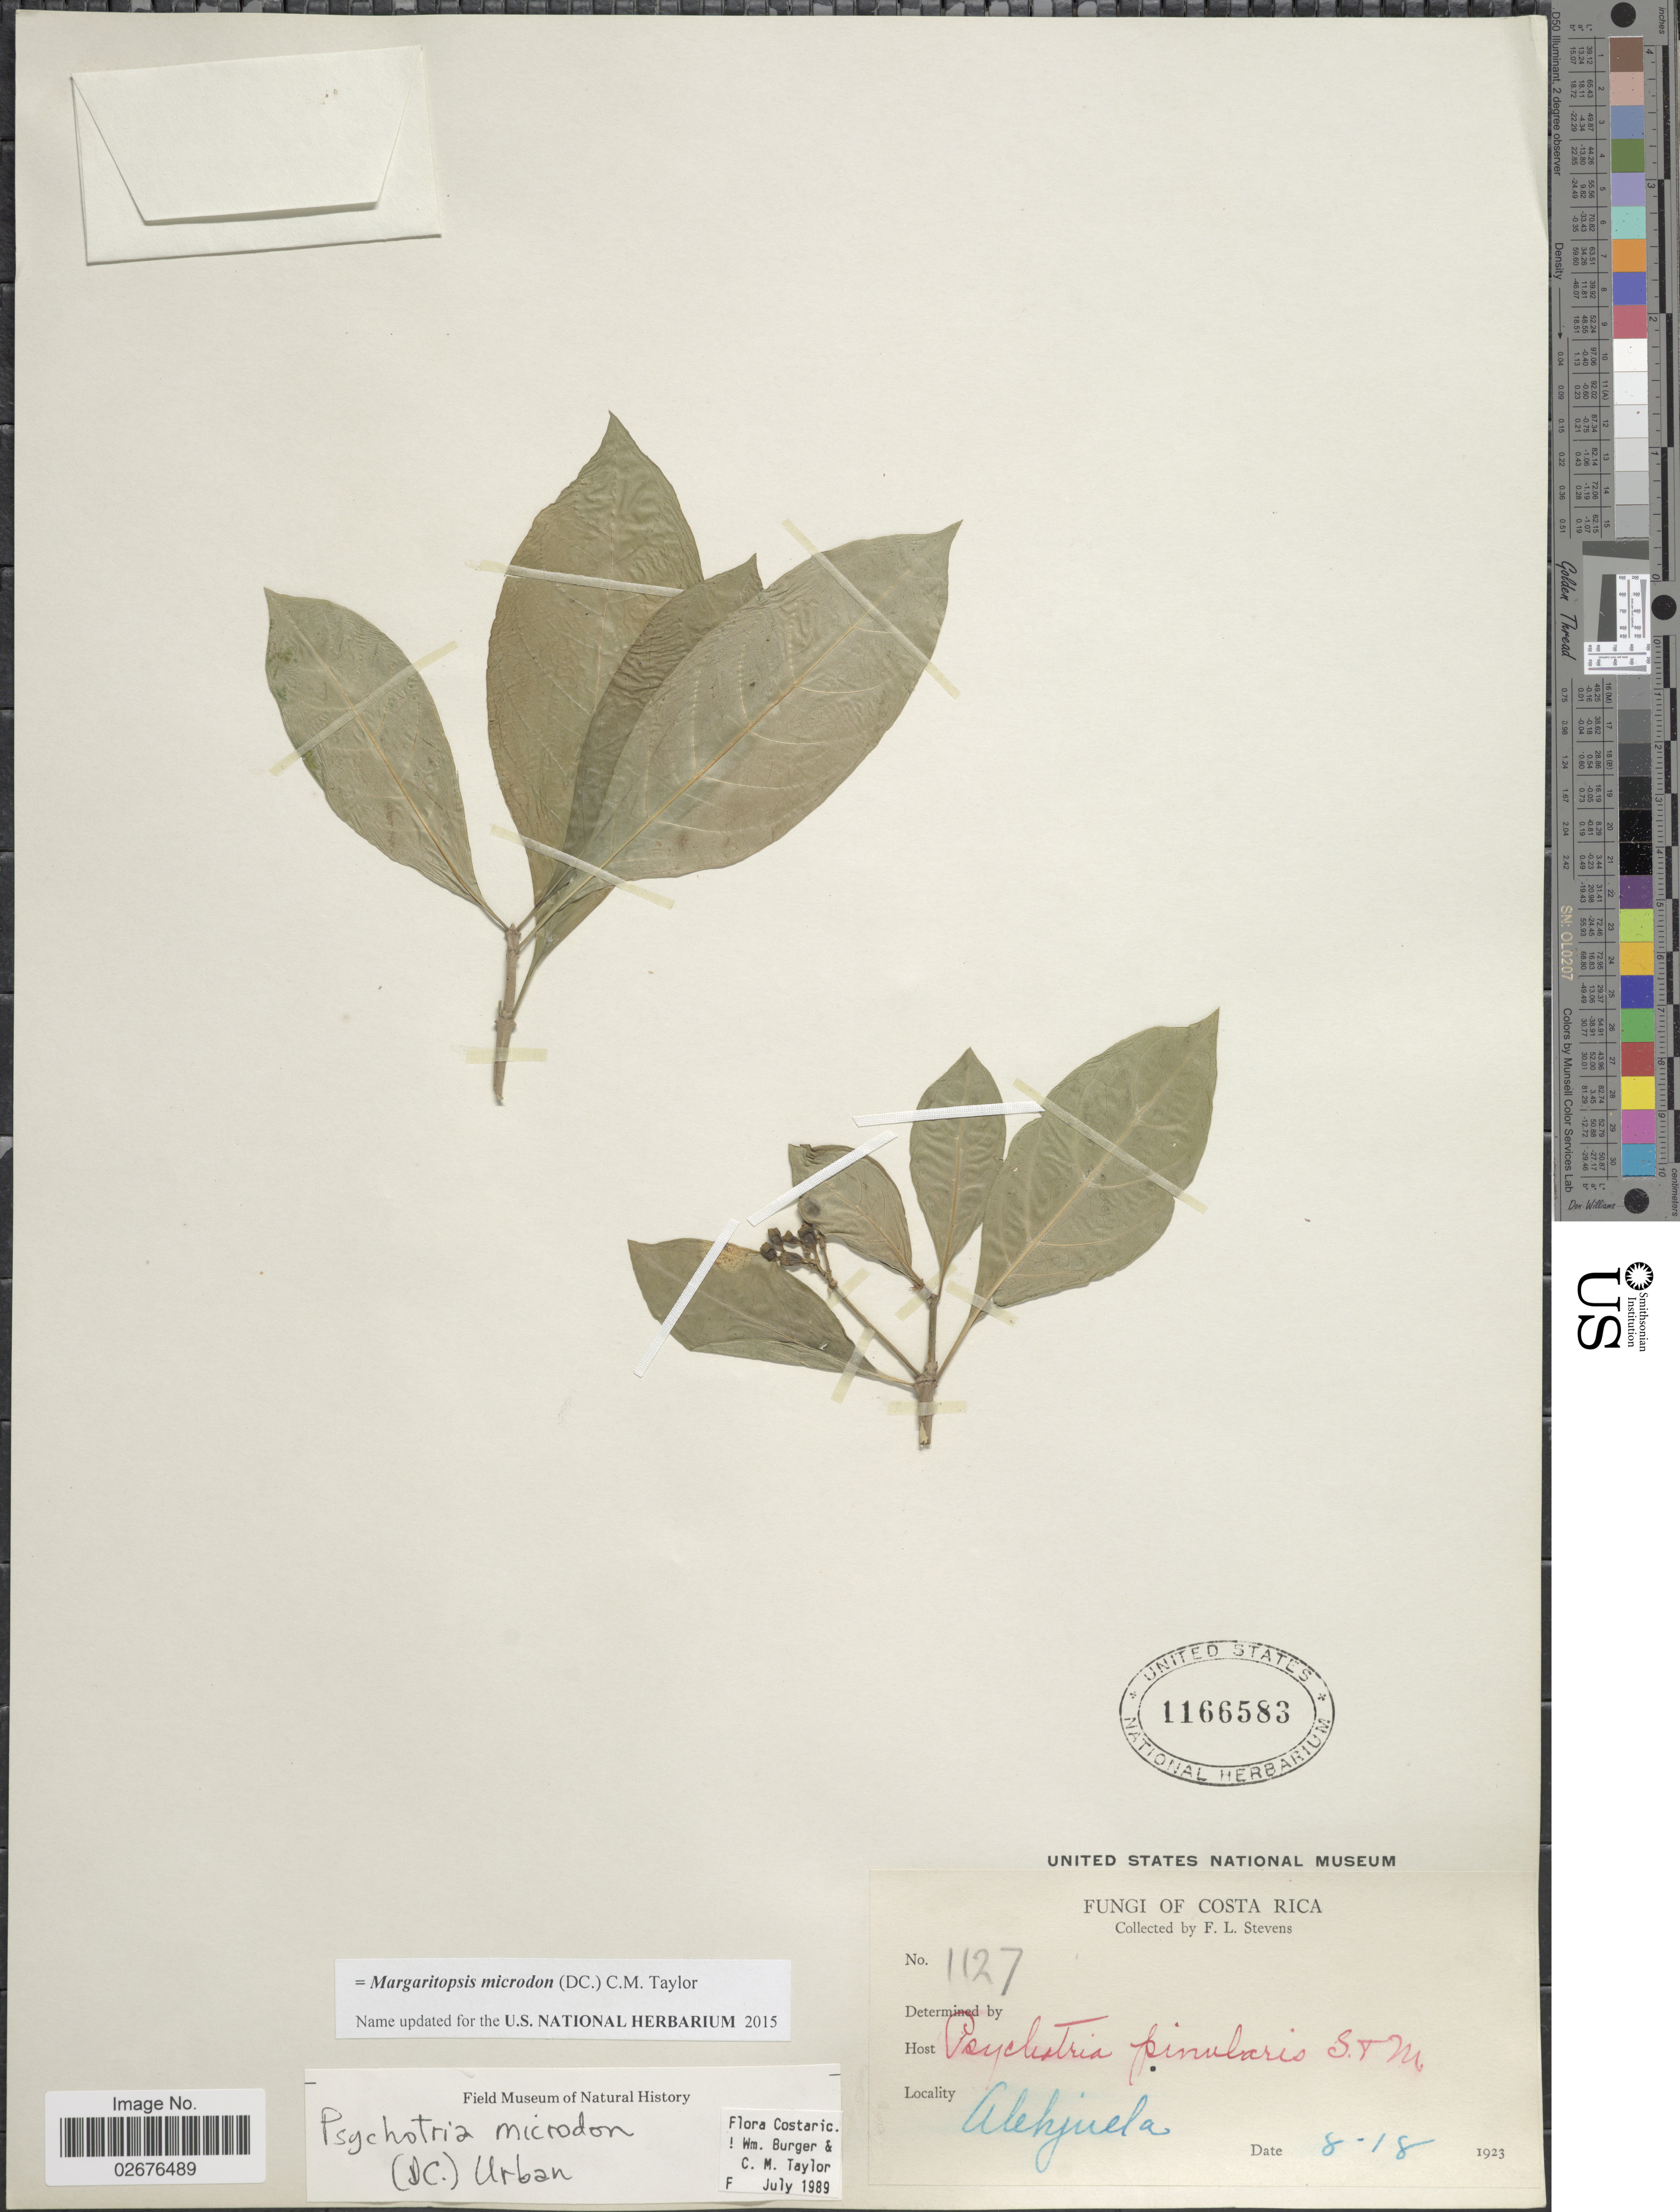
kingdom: Plantae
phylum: Tracheophyta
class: Magnoliopsida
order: Gentianales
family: Rubiaceae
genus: Margaritopsis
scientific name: Margaritopsis microdon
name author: (DC.) C.M. Taylor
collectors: F. L. Stevens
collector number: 1127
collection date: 1923-08-18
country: Costa Rica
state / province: Alajuela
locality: Alehjuela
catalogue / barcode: US 1166583